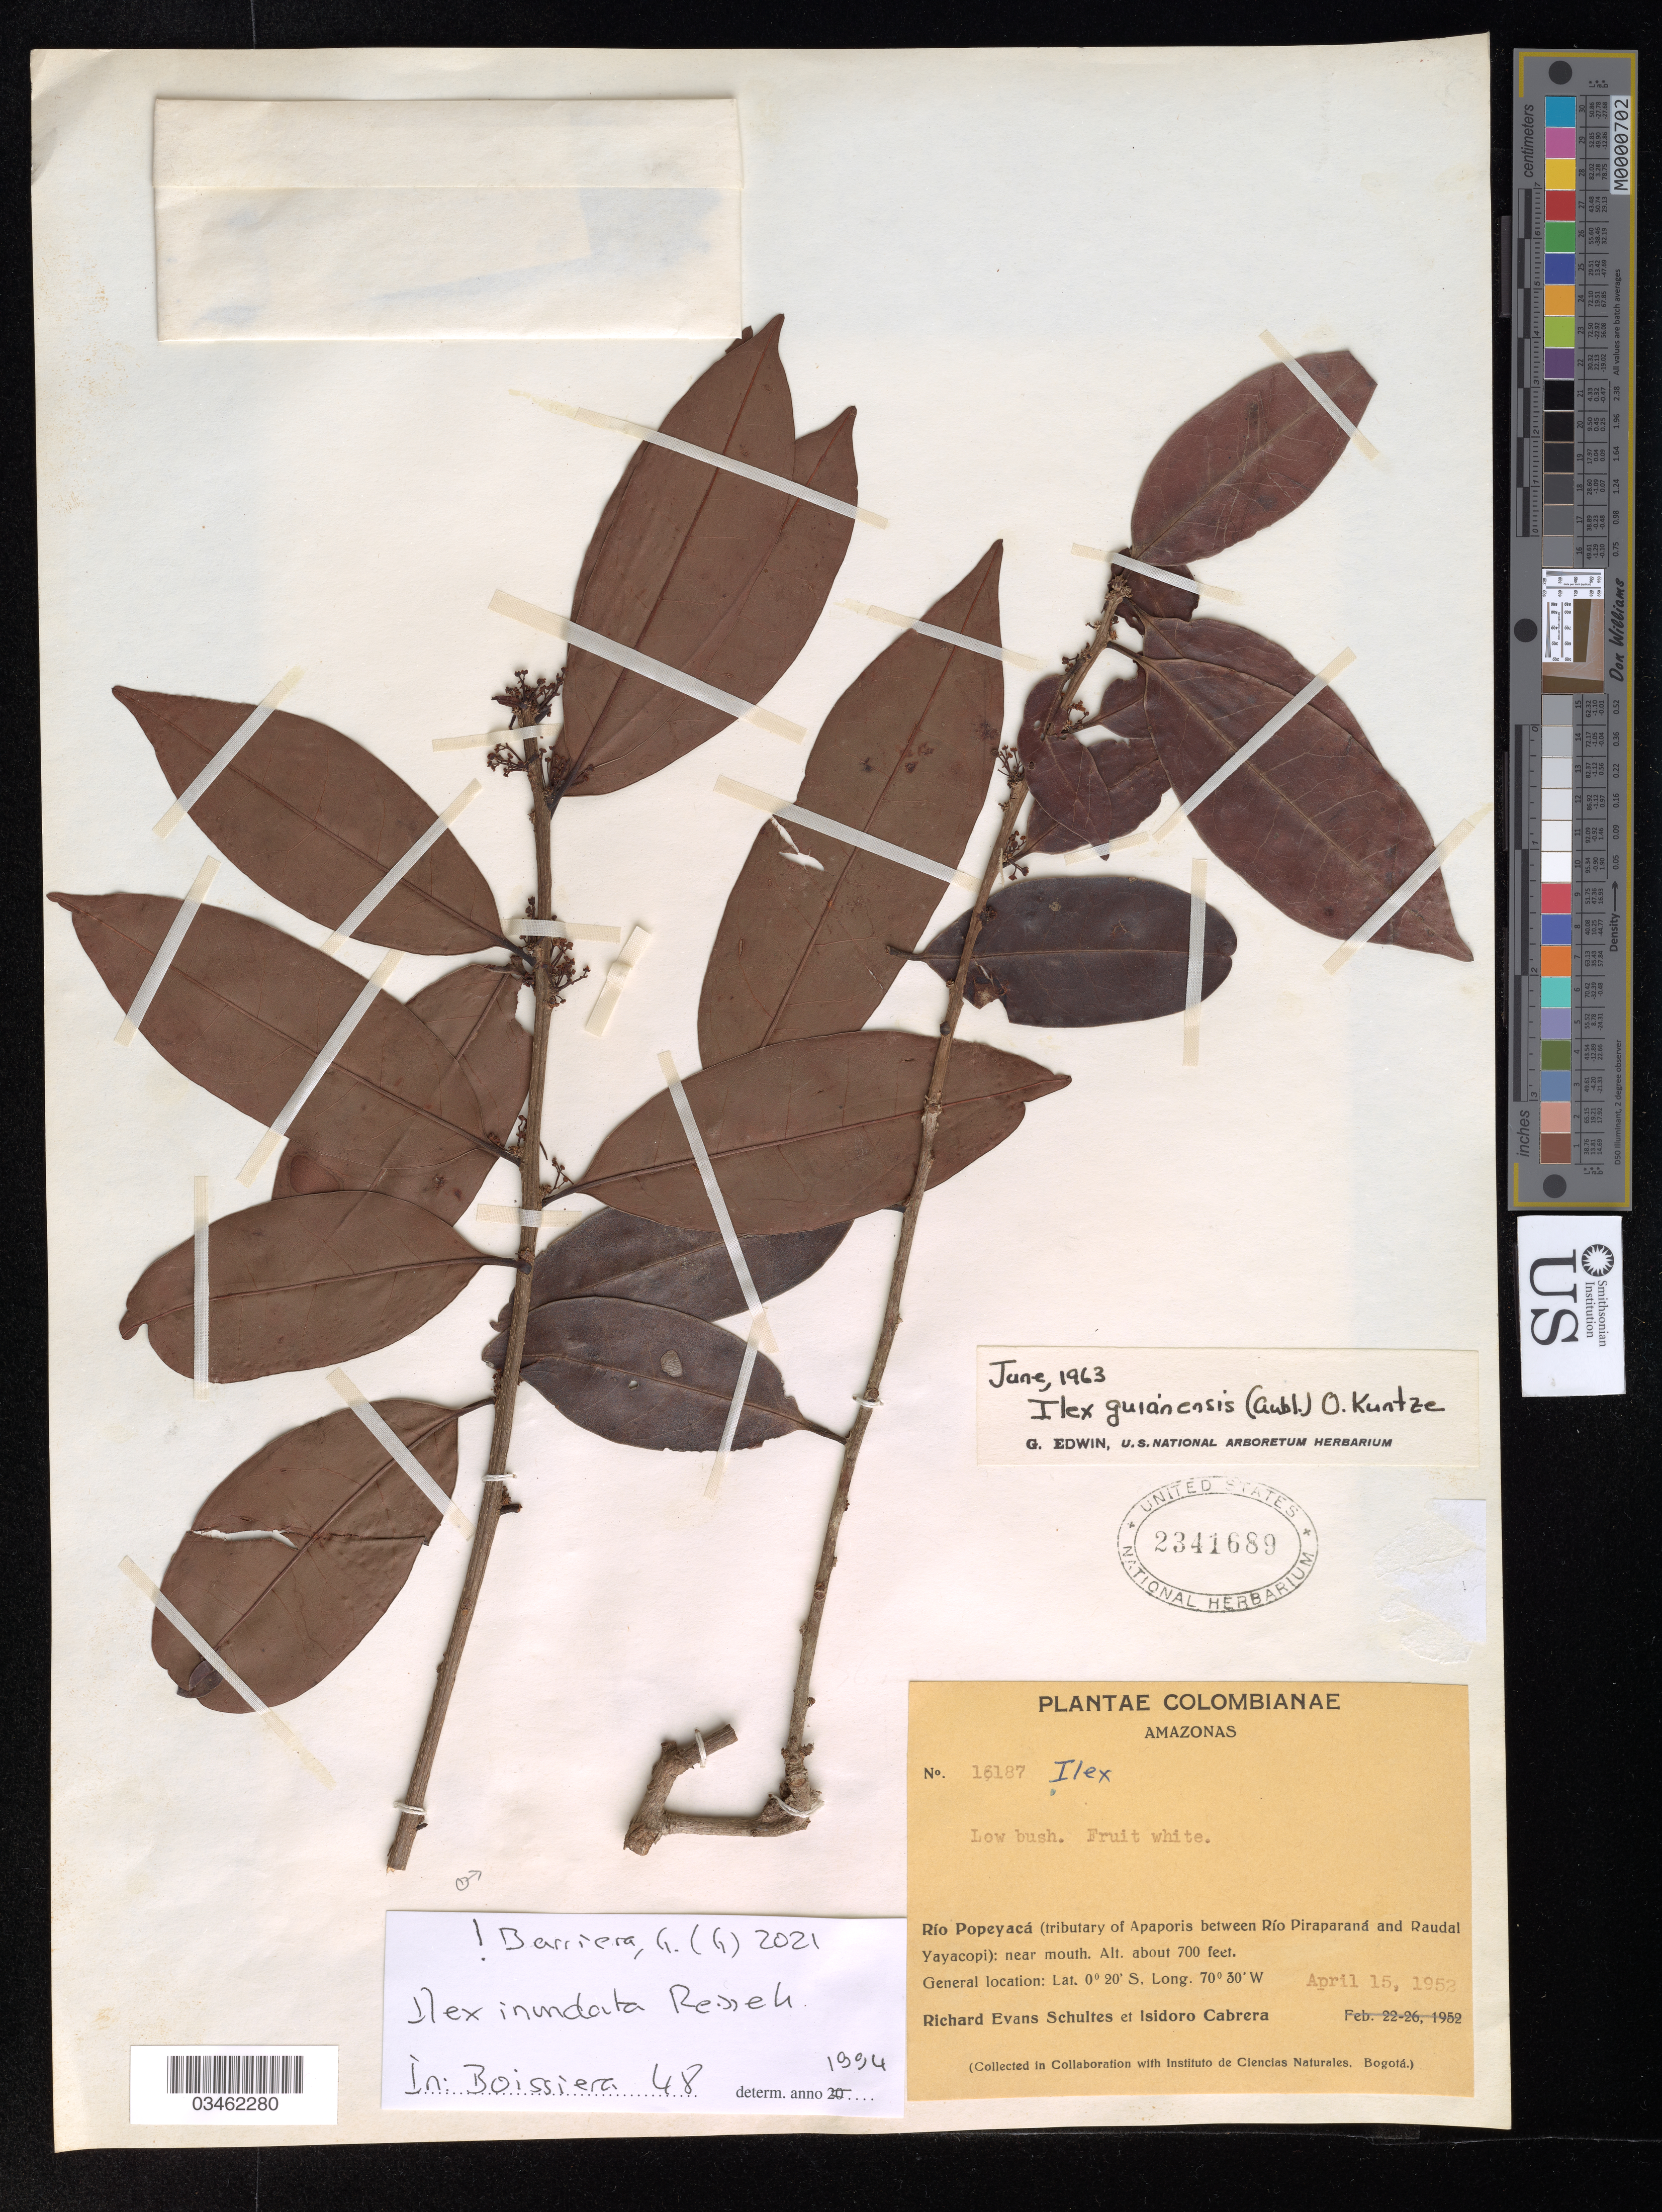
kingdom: Plantae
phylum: Tracheophyta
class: Magnoliopsida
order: Aquifoliales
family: Aquifoliaceae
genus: Ilex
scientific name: Ilex inundata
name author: Poepp. ex Reissek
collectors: R. E. Schultes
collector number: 16187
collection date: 1952-04-15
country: Colombia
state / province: Amazonas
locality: Río Popeyacá (tributary of Apaporis between Río Piraparaná and Raudal Yayacopi): near mouth.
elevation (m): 213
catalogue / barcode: US 2341689